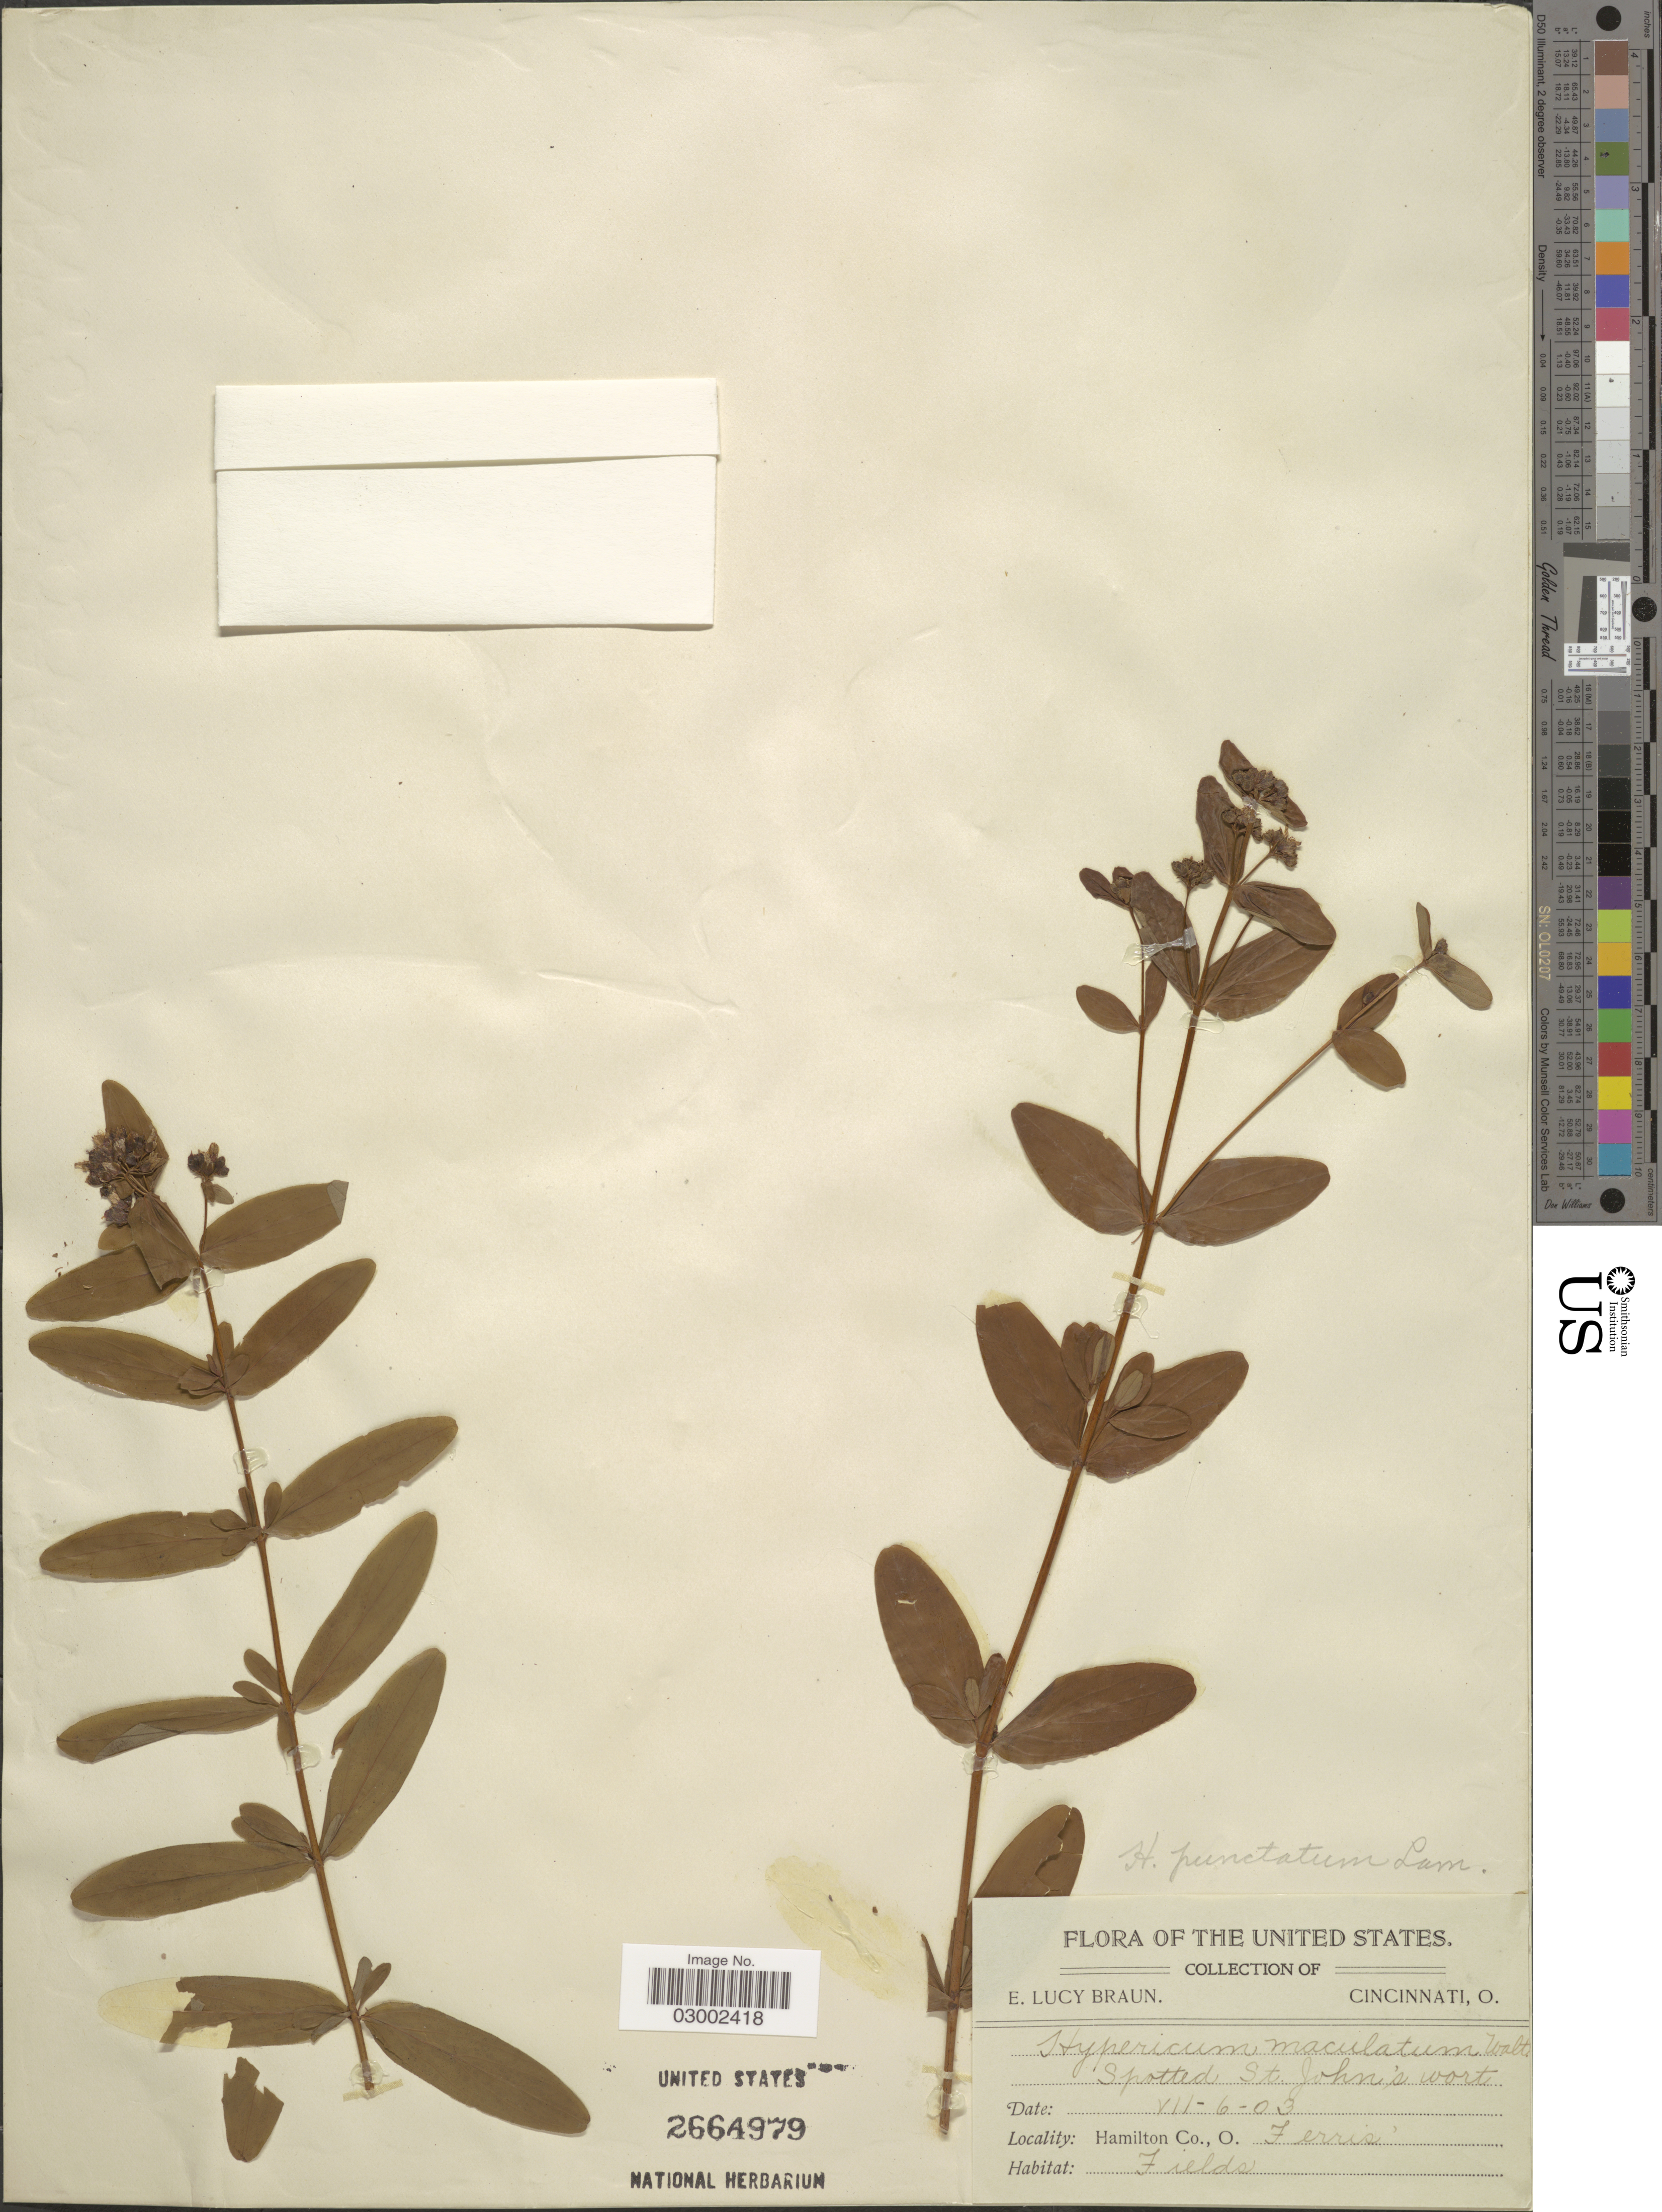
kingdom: Plantae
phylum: Tracheophyta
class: Magnoliopsida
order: Malpighiales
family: Hypericaceae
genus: Hypericum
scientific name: Hypericum punctatum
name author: Lam.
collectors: E. L. Braun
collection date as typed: Transcribed d/m/y: 6/7/3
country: United States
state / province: Ohio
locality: Hamilton Co., O. Ferris'.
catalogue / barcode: US 2664979